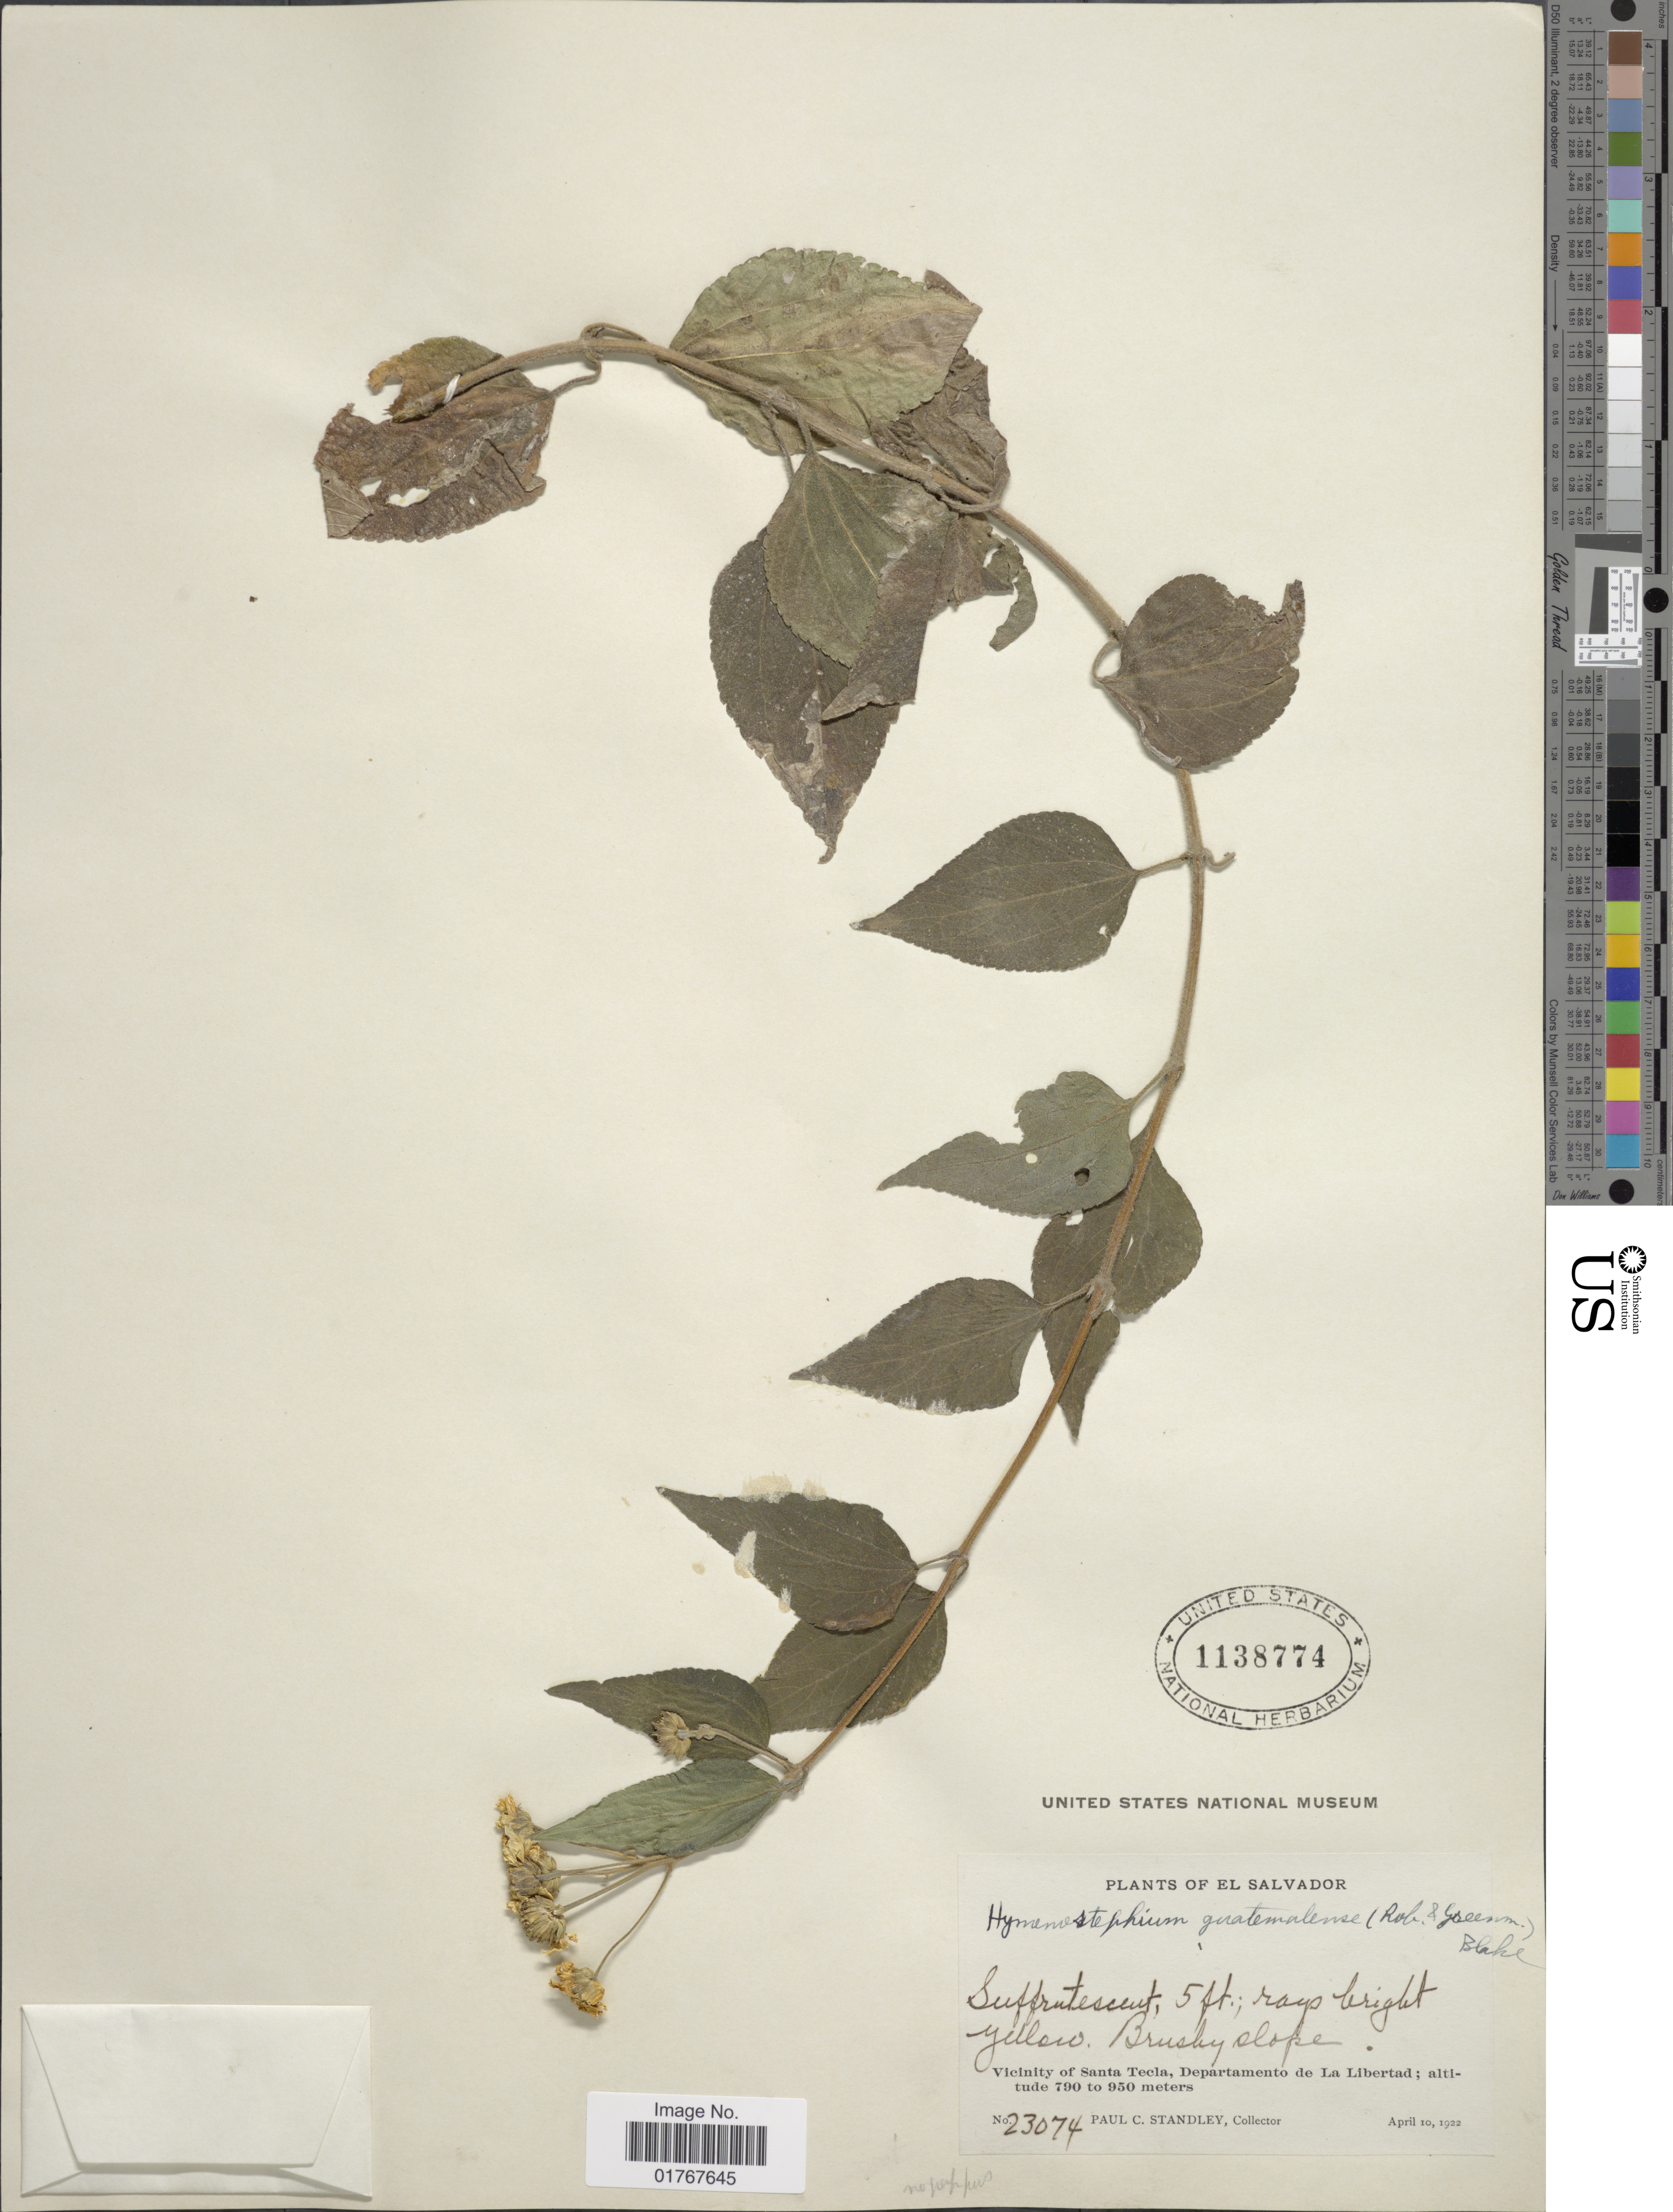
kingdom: Plantae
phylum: Tracheophyta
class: Magnoliopsida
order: Asterales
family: Asteraceae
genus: Viguiera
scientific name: Viguiera cordata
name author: (Hook. & Arn.) D'Arcy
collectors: P. C. Standley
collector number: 23074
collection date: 1922-04-10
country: El Salvador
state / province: La Libertad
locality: Vicinity of Santa Tecla, Departamento de La Libertad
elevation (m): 790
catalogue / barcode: US 1138774